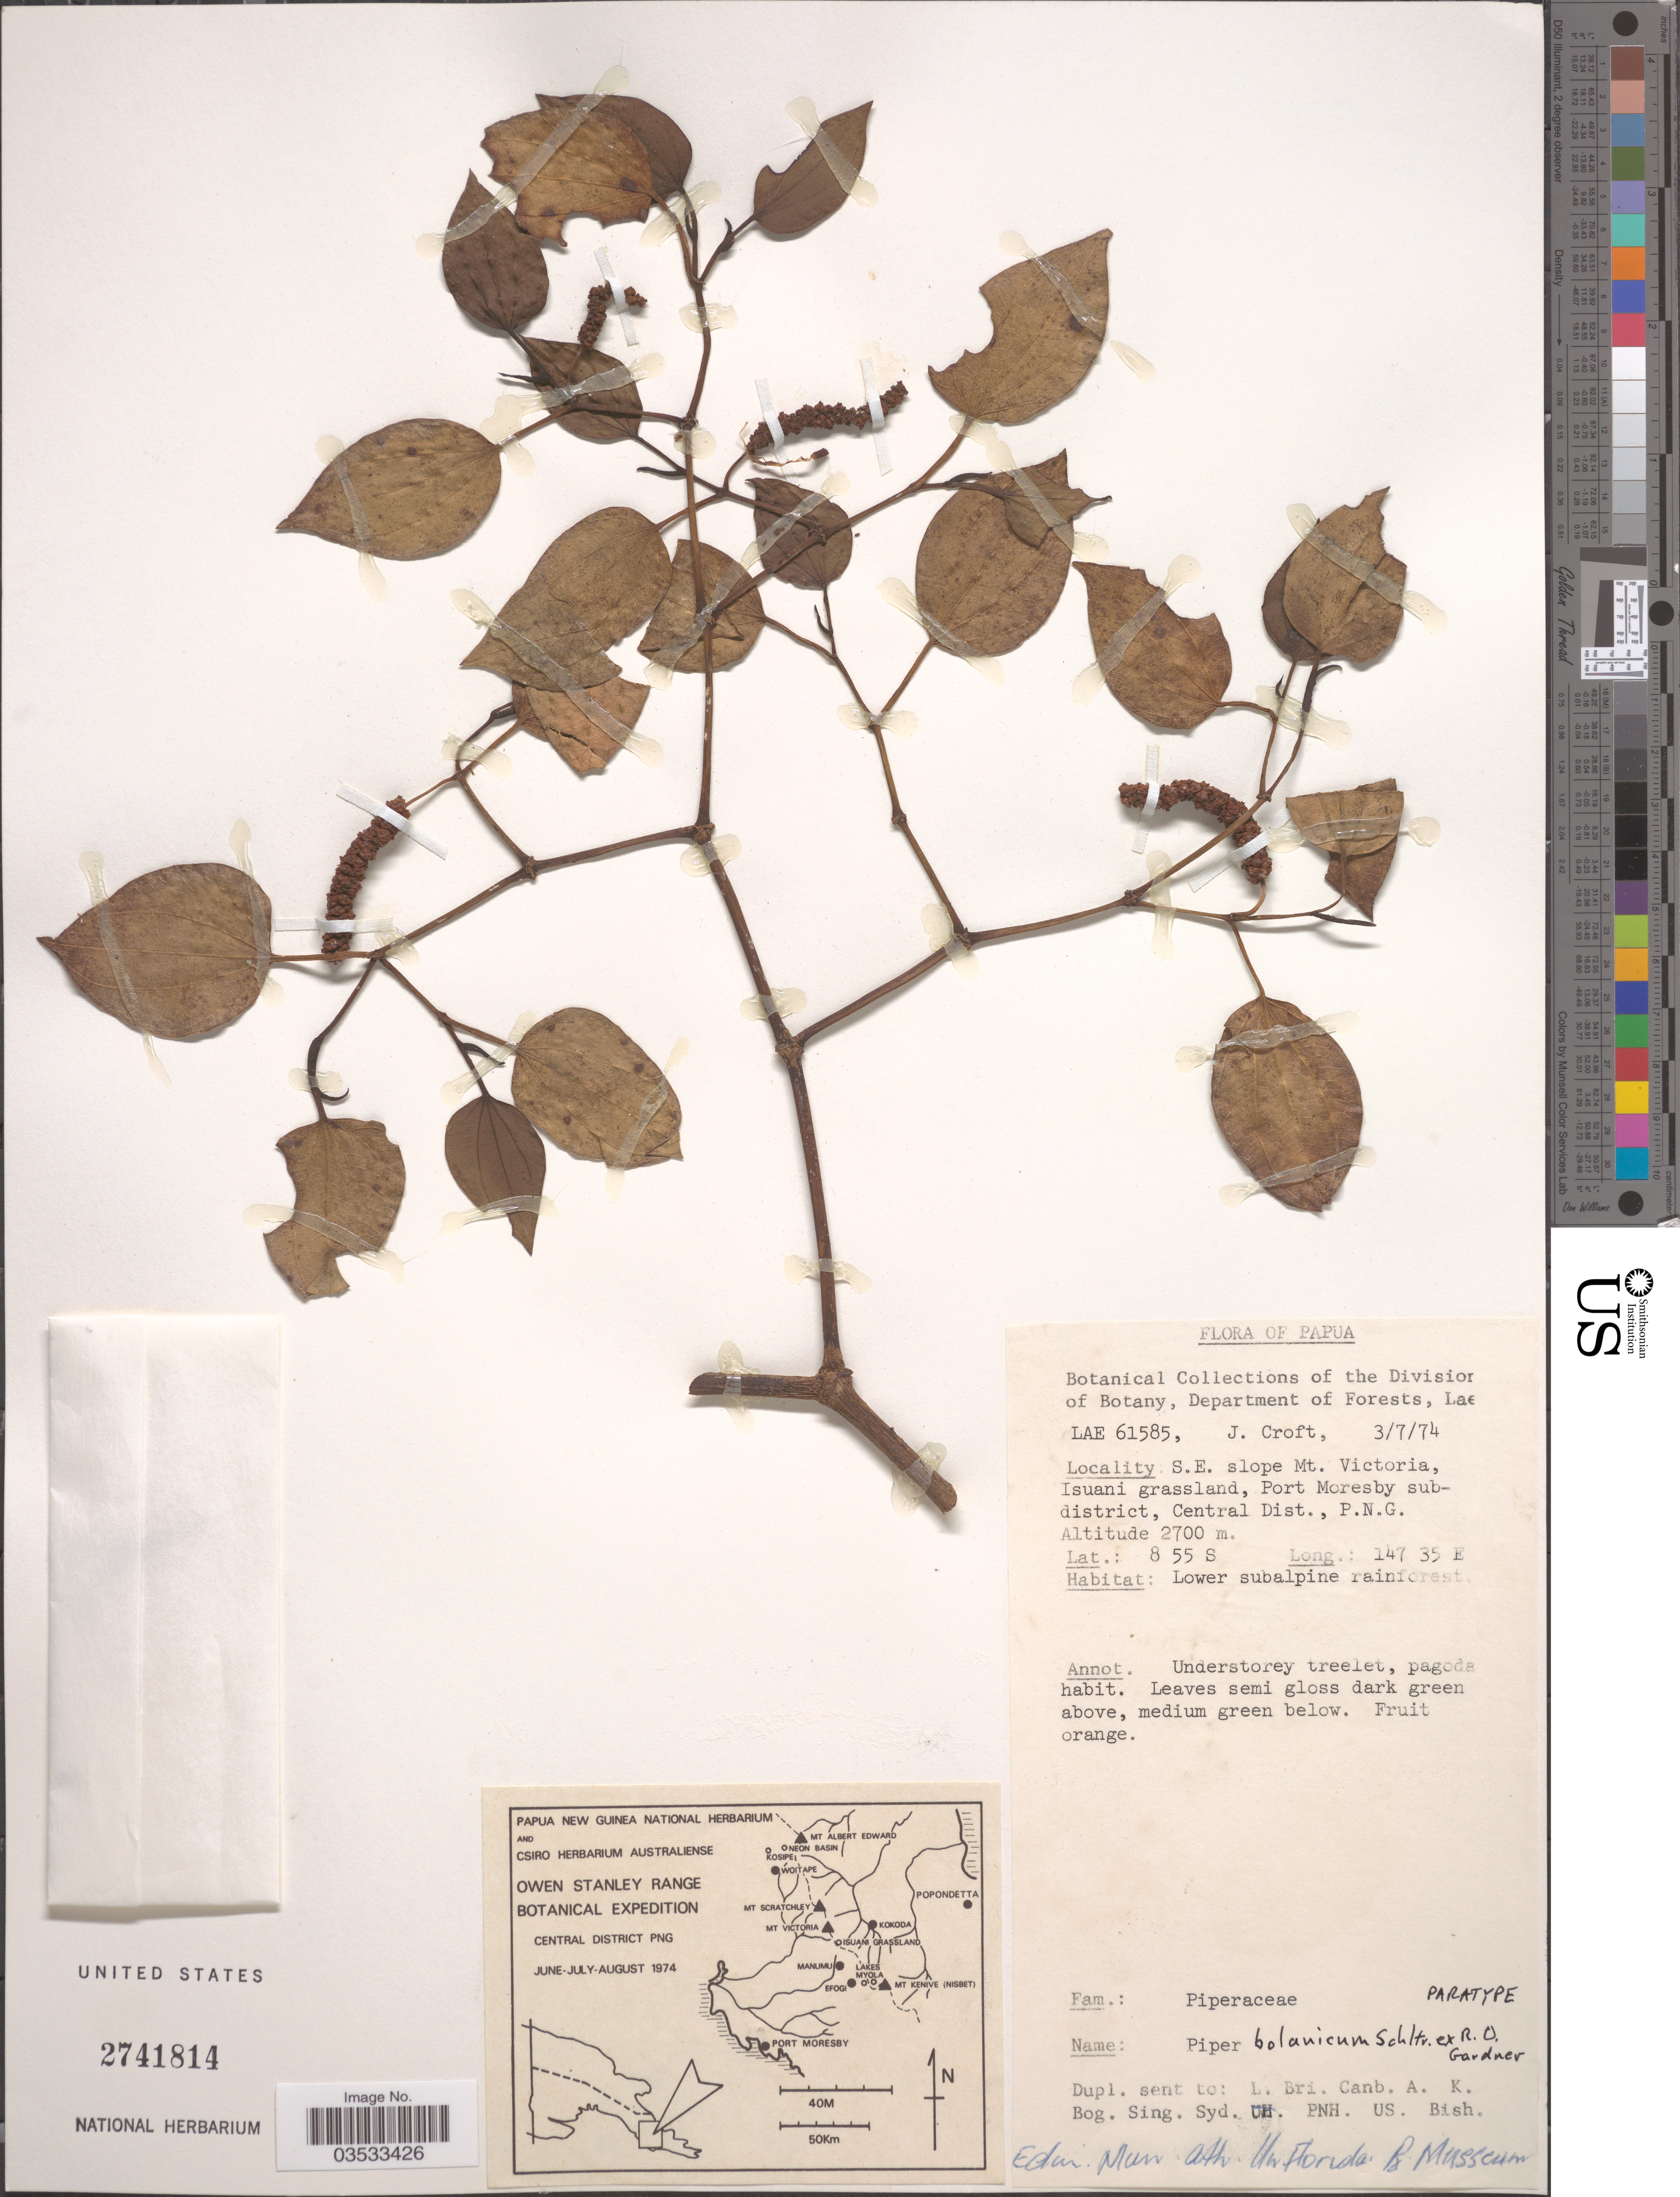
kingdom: Plantae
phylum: Tracheophyta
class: Magnoliopsida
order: Piperales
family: Piperaceae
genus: Piper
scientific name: Piper bolanicum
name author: Schltr. ex R.O. Gardner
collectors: J. Croft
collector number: LAE 61585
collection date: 1974-07-03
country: Papua New Guinea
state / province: Central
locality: S.E. slope Mt. Victoria, Isuani grassland, Port Moresby subdistrict, Central Dist., P.N.G.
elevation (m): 2700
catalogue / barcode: US 2741814